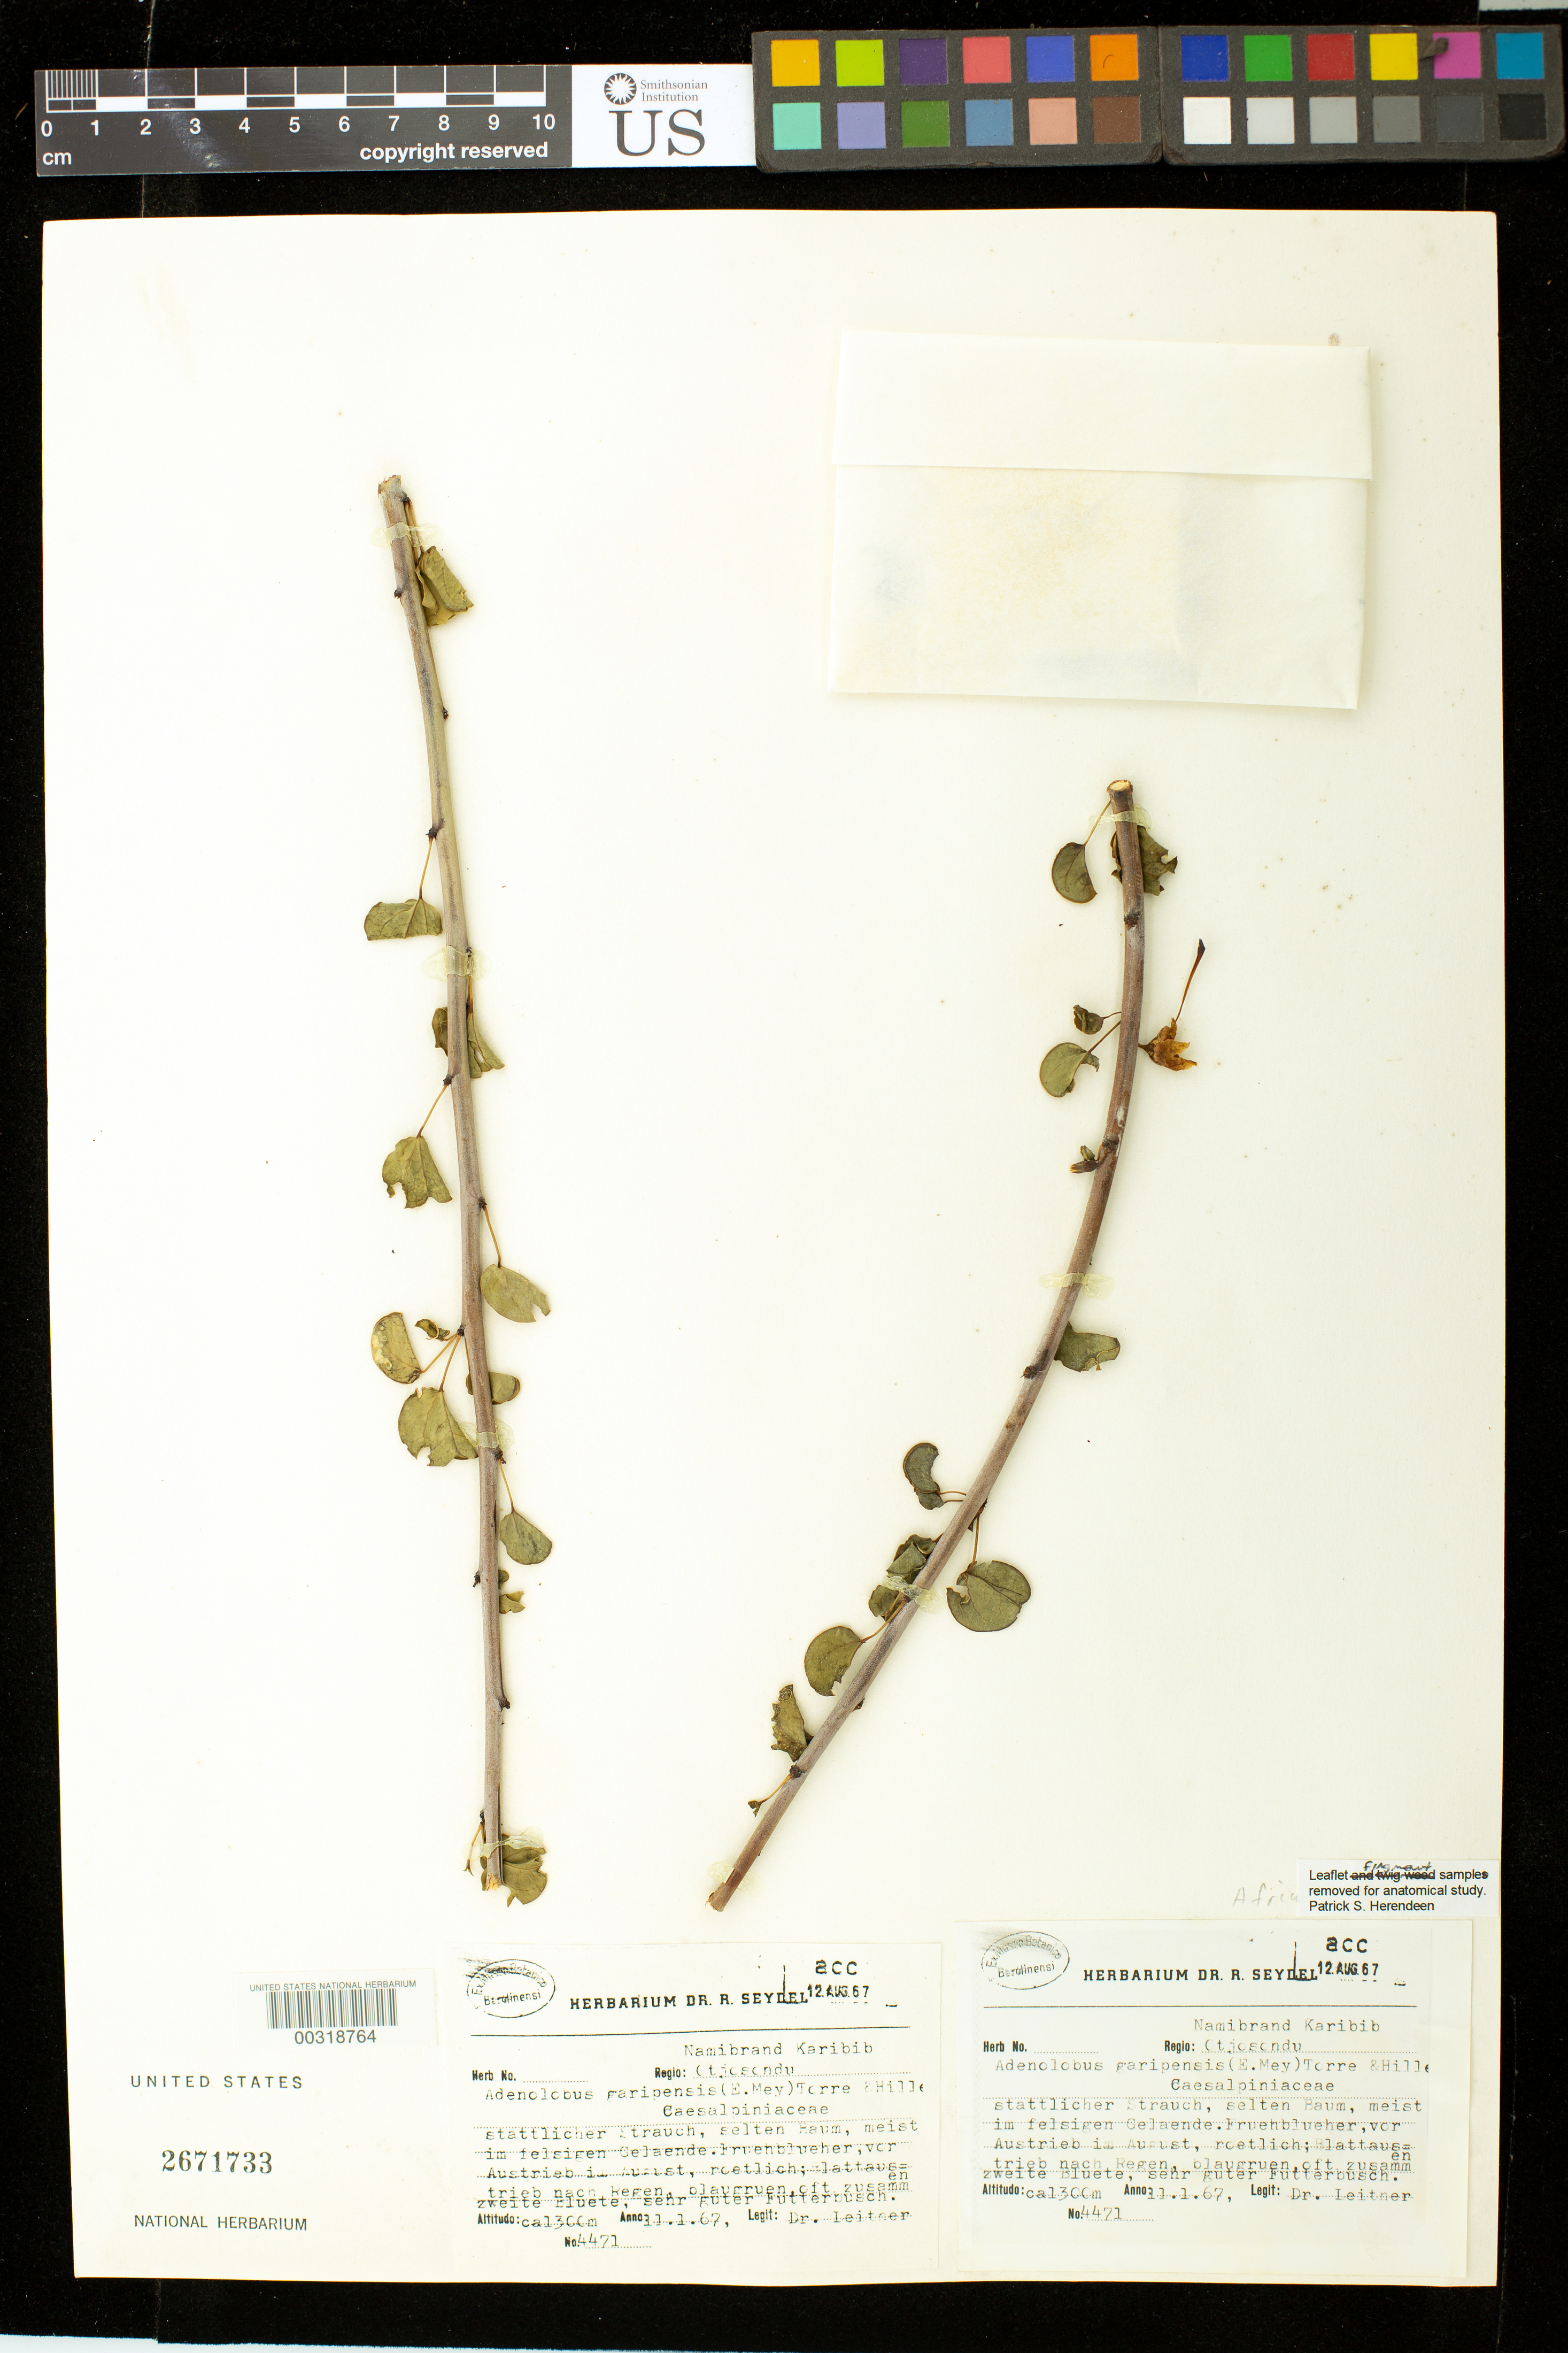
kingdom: Plantae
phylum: Tracheophyta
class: Magnoliopsida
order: Fabales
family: Fabaceae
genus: Adenolobus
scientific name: Adenolobus garipensis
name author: (E. Mey.) Torre & Hillc.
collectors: -. Leitner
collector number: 4471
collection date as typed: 11 Jan 1967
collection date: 1967-01-11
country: Namibia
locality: Namibrand karibib; otjosondu region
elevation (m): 1300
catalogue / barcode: US 2671733